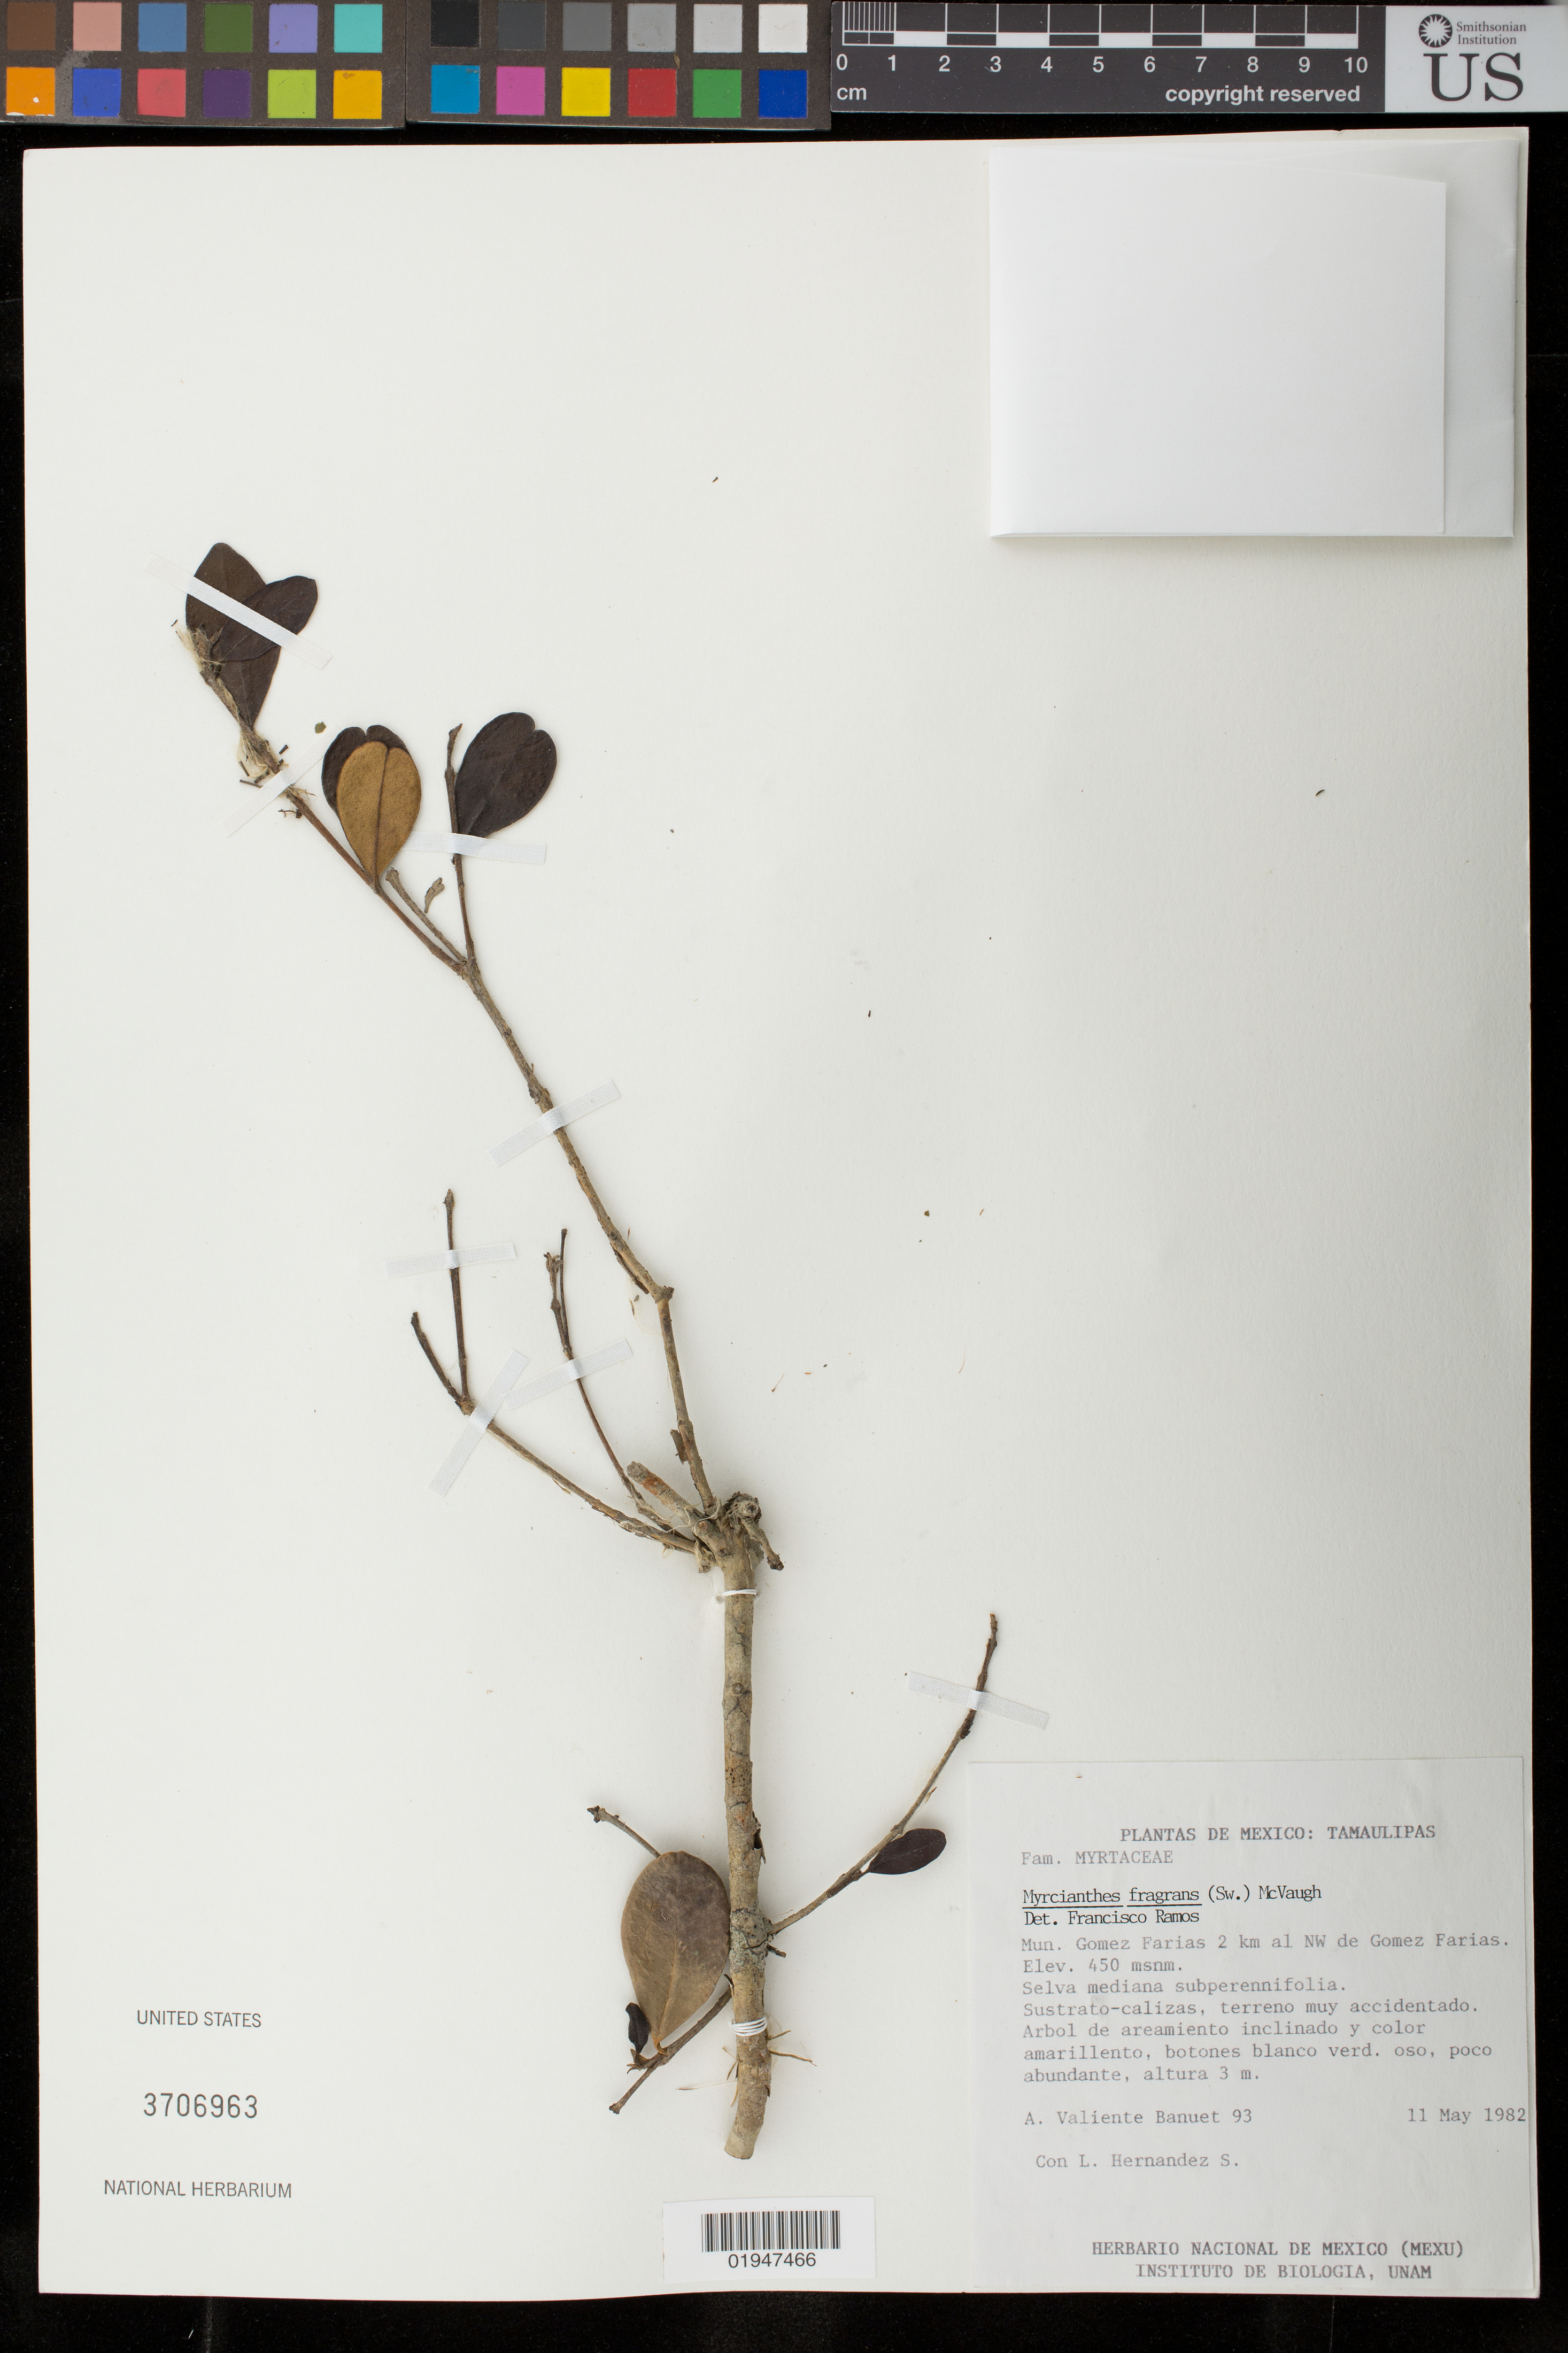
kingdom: Plantae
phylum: Tracheophyta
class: Magnoliopsida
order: Myrtales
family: Myrtaceae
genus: Myrcianthes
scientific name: Myrcianthes fragrans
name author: (Sw.) McVaugh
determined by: Ramos, F.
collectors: A. Valiente B.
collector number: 93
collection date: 1982-05-11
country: Mexico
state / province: Tamaulipas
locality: Mun. Gomez Farias, 2 km al NW de Gomez Farias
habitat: Selva mediana subperennifolia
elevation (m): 450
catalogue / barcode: US 3706963